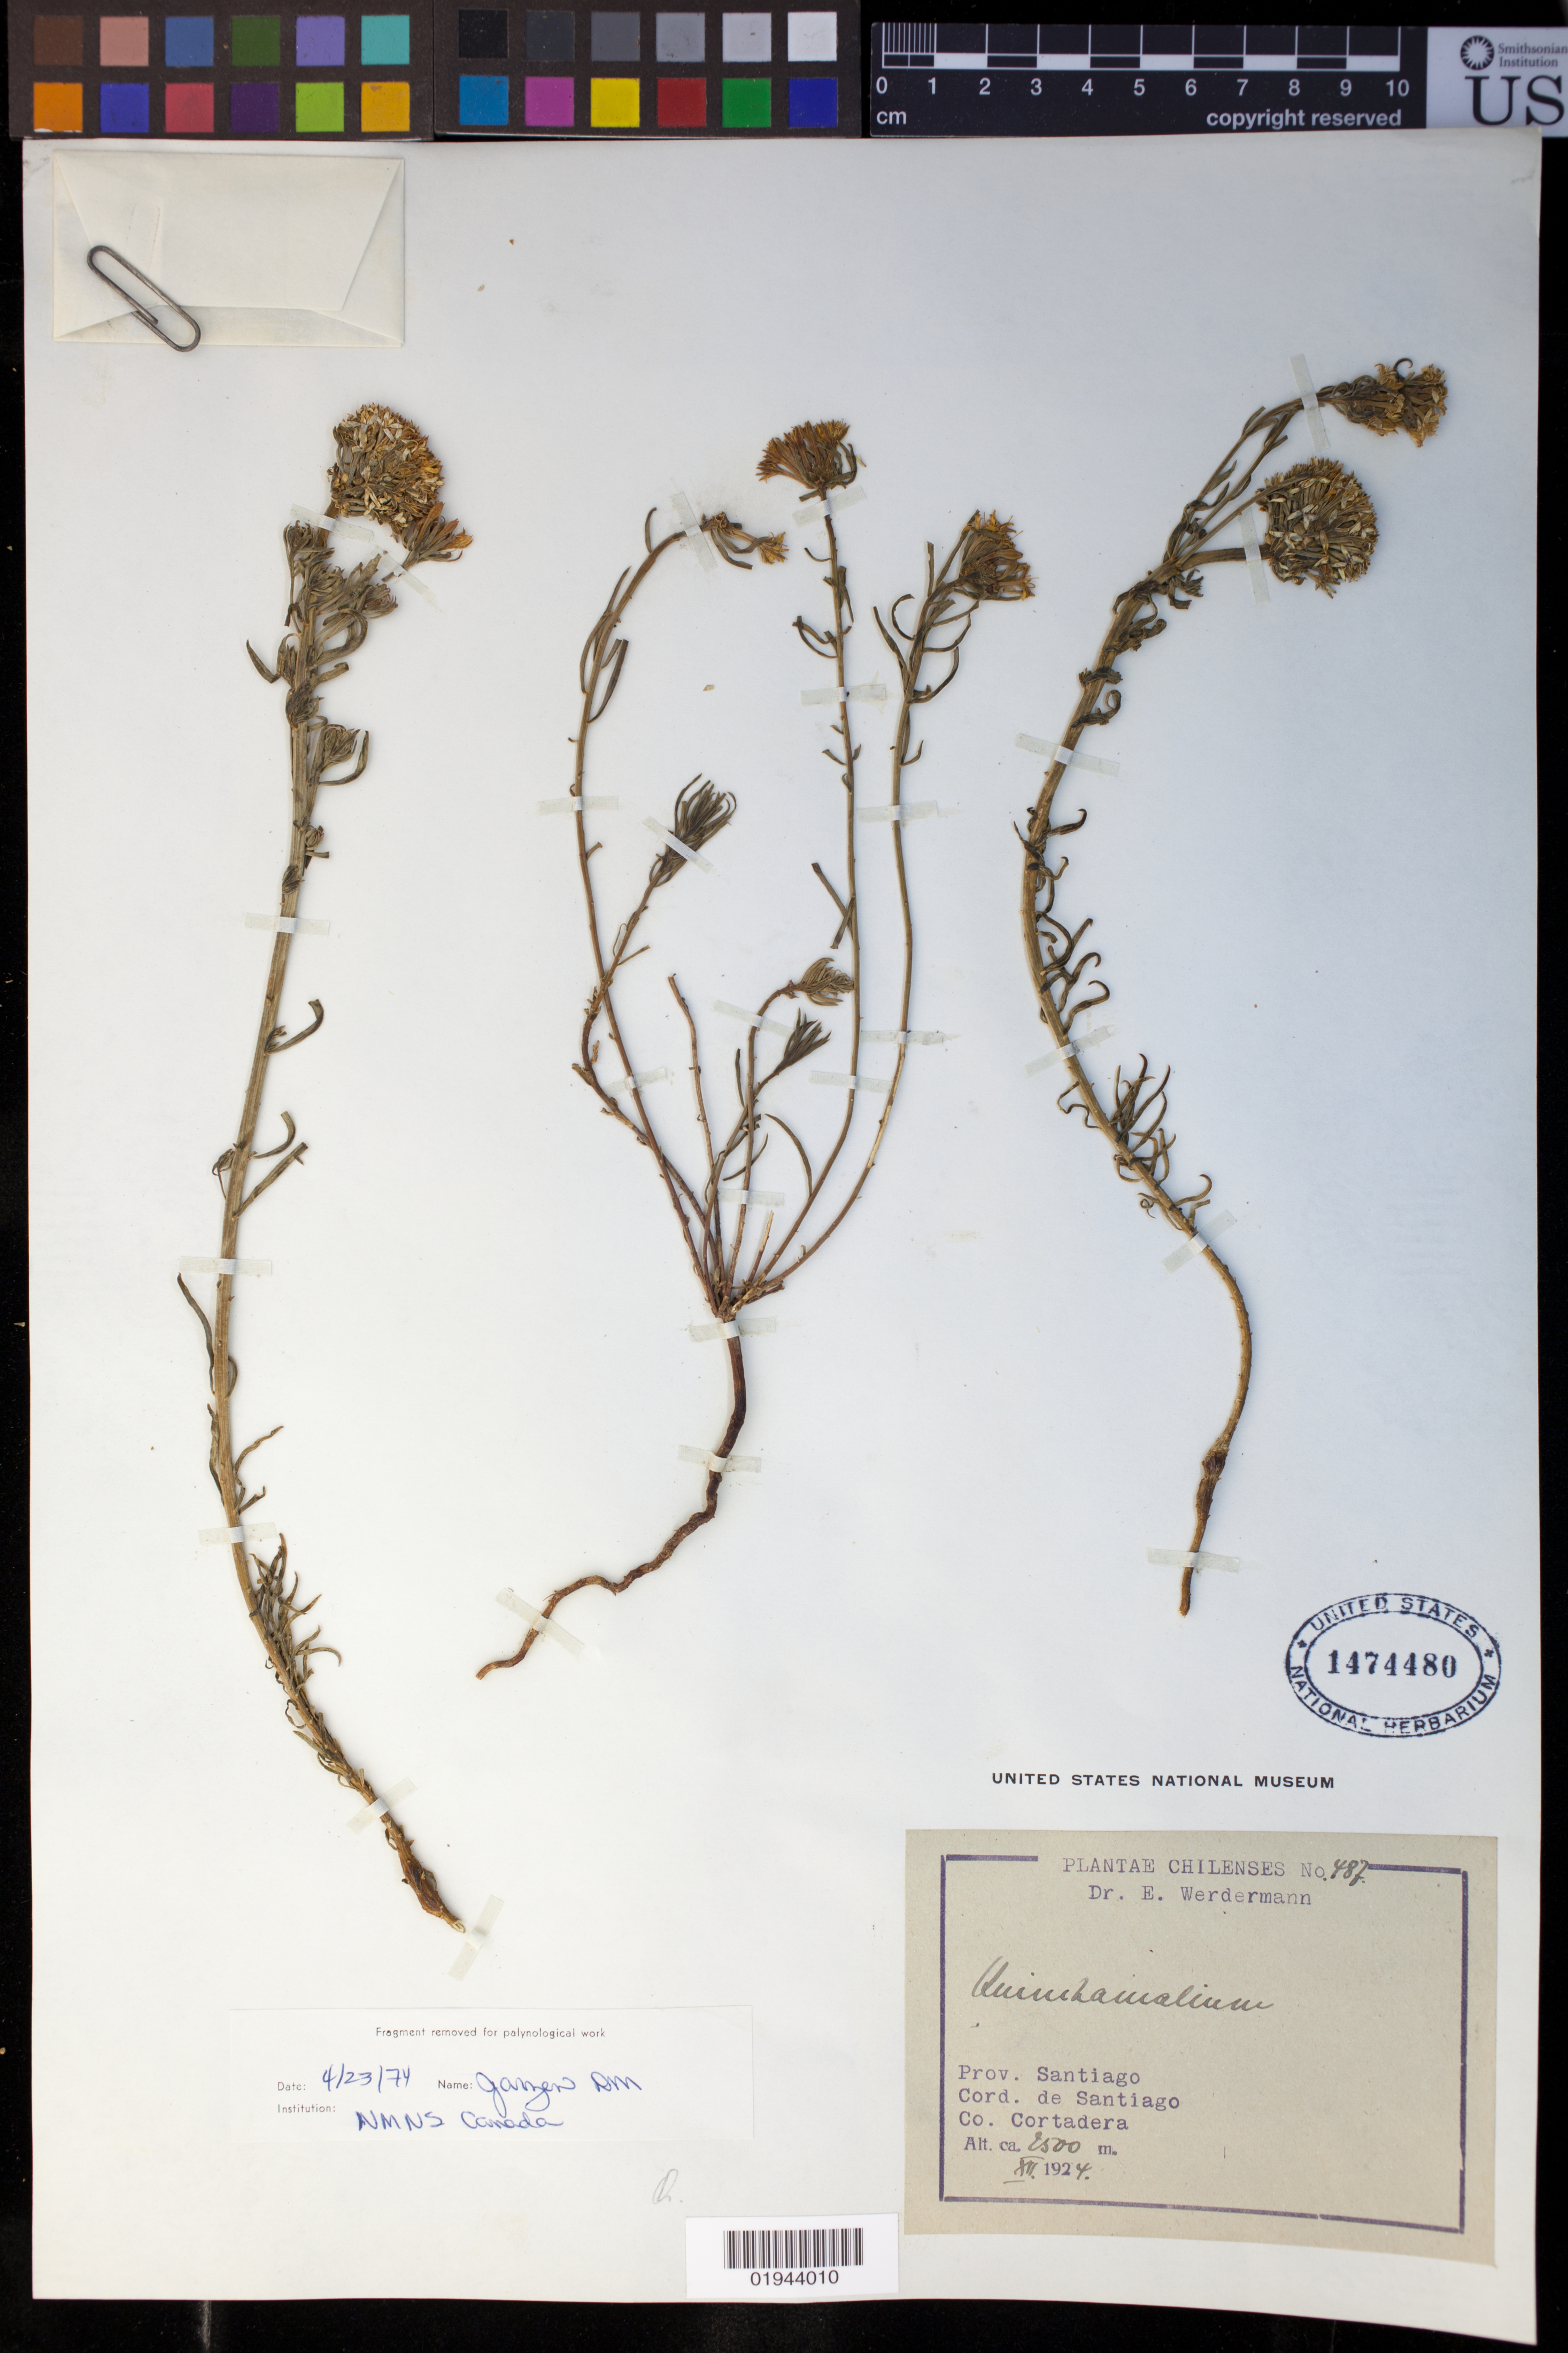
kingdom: Plantae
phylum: Tracheophyta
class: Magnoliopsida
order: Santalales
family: Schoepfiaceae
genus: Quinchamalium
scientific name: Quinchamalium majus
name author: Brongn.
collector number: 487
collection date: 1924-12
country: Chile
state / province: Región Metropolitana (RM)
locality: Cord. de Santiago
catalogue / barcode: US 1474480